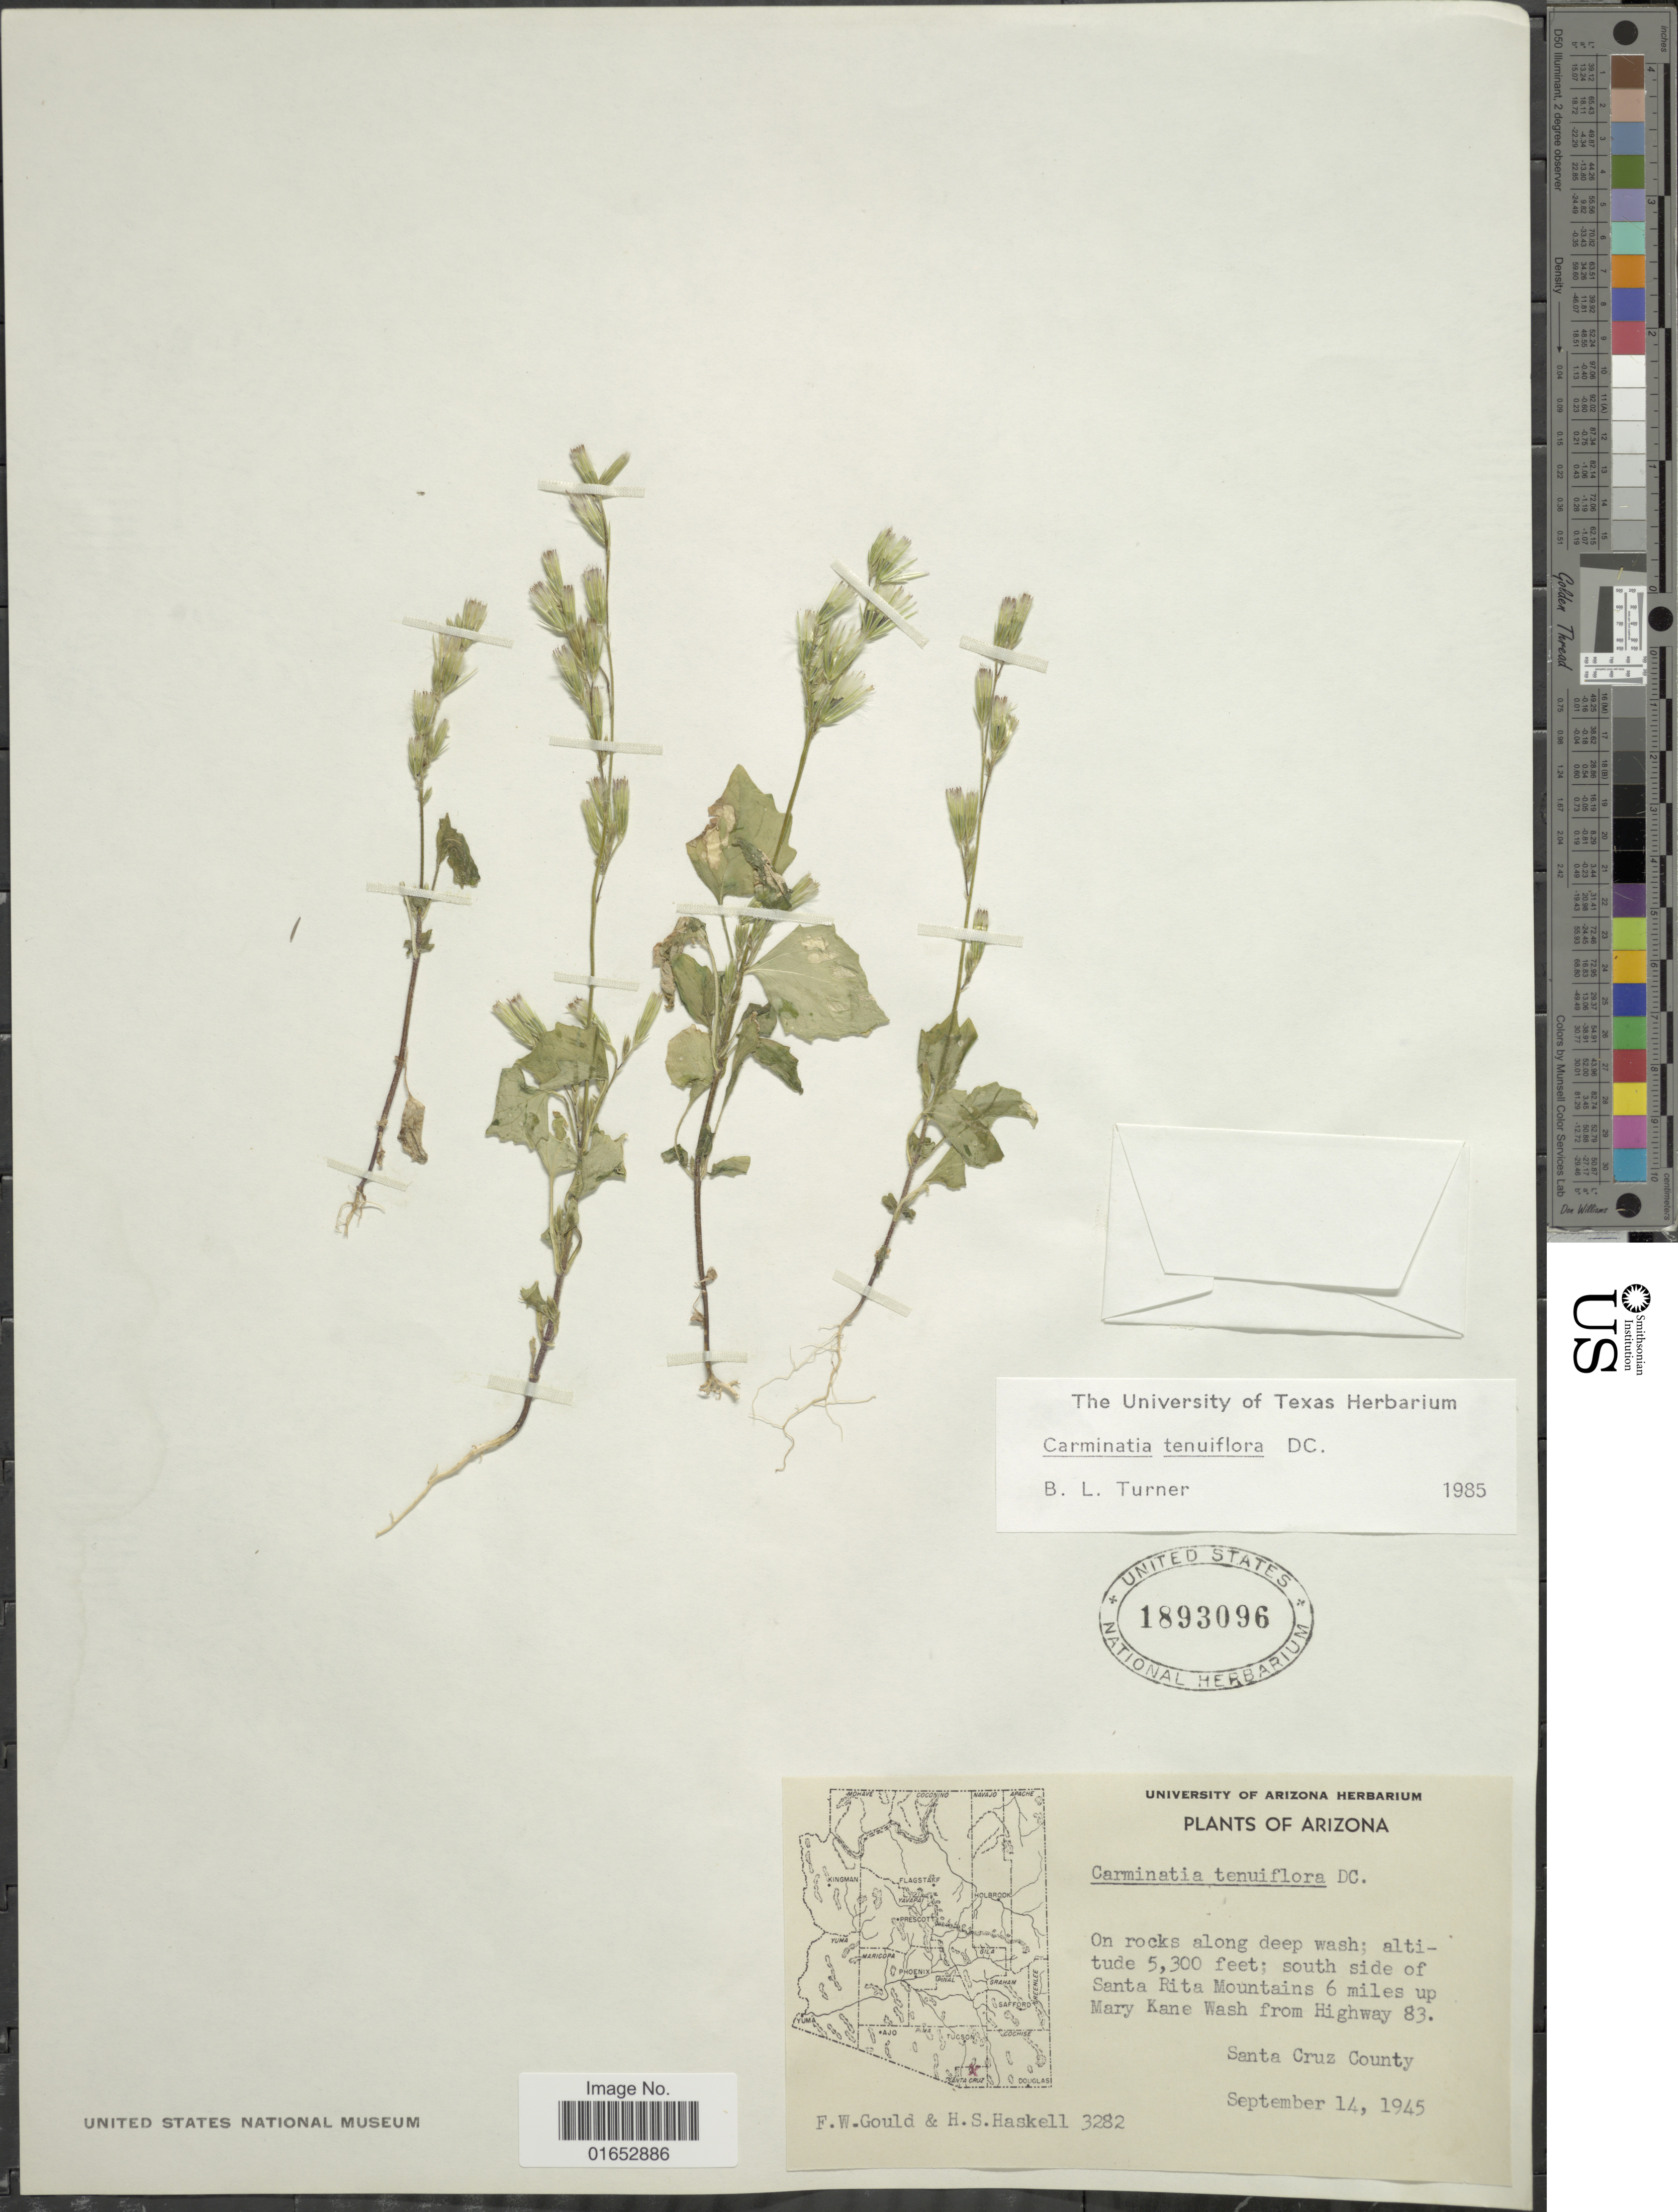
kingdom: Plantae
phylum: Tracheophyta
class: Magnoliopsida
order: Asterales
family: Asteraceae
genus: Carminatia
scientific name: Carminatia tenuiflora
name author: DC.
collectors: F. W. Gould & H. Haskell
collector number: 3282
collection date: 1945-09-14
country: United States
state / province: Arizona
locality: On rocks along deep wash; south side of Santa Rita Moutnains 6 miles up Mary Kane Wash from Highway 83, Santa Cruz County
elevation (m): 1615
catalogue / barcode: US 1893096